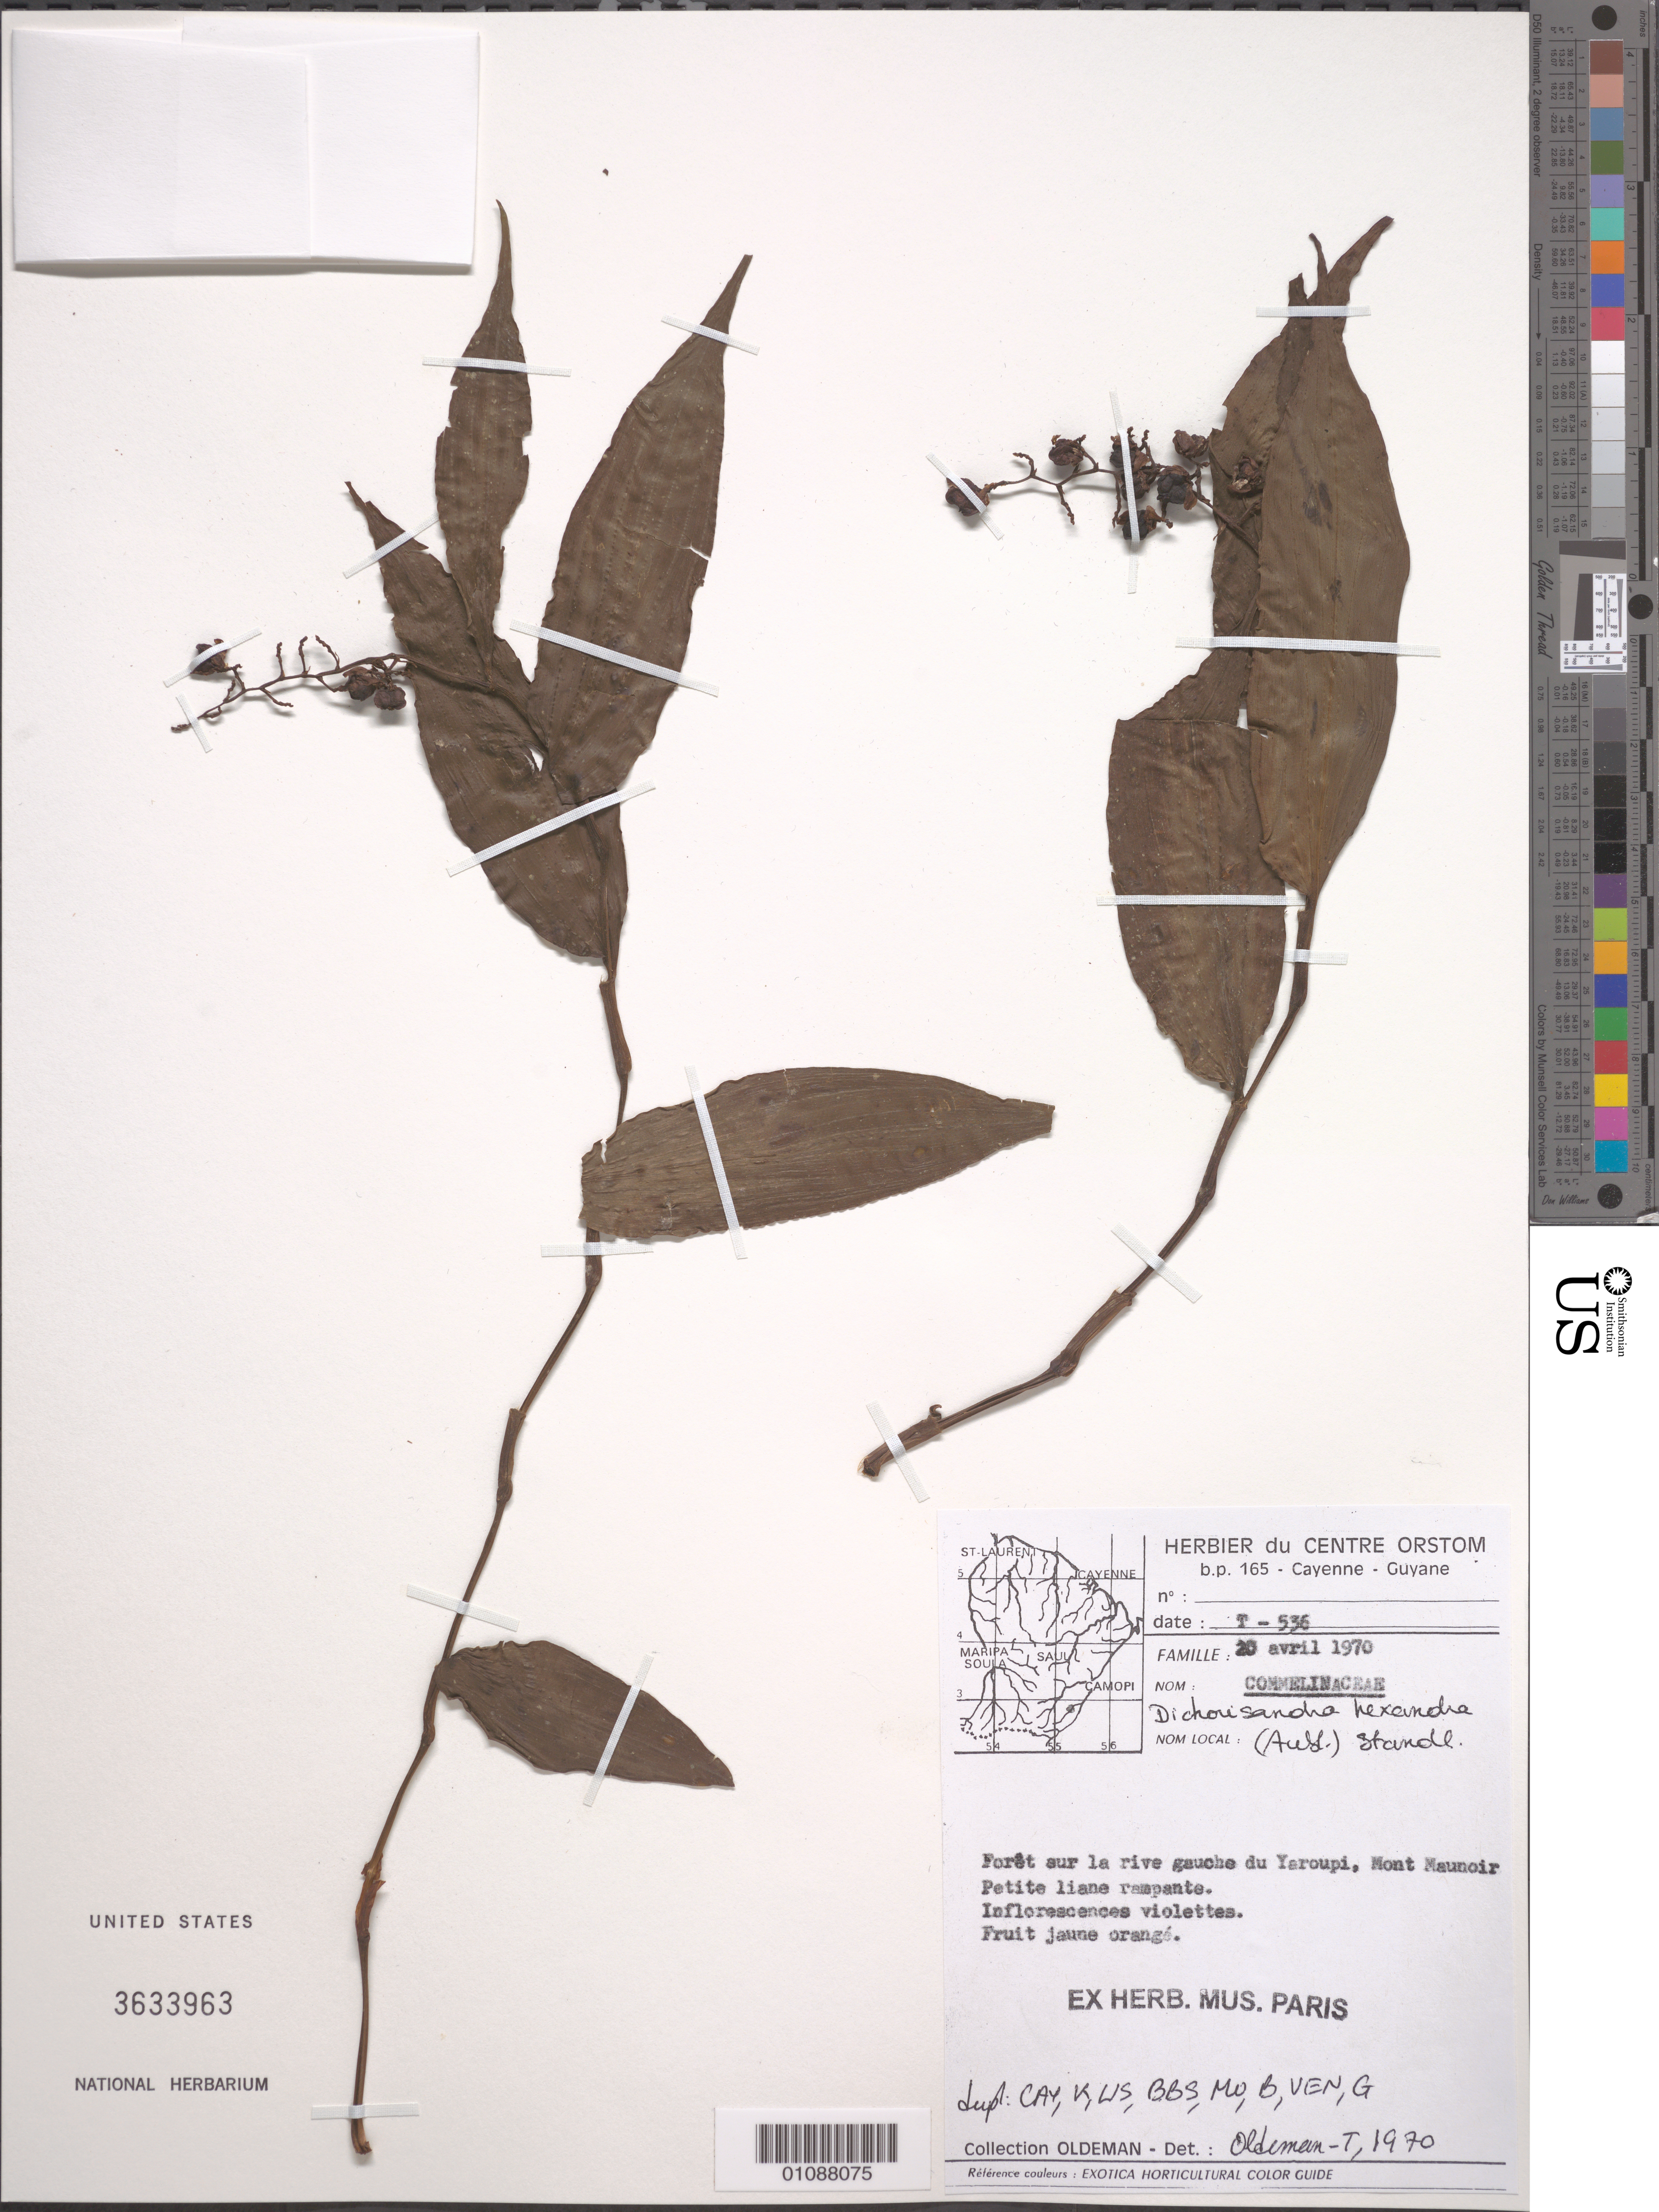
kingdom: Plantae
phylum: Tracheophyta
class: Liliopsida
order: Commelinales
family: Commelinaceae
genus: Dichorisandra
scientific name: Dichorisandra hexandra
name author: (Aubl.) Standl.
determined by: Oldeman, R. A. A.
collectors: R. Oldeman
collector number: T 536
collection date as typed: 20-Apr-70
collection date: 1970-04-20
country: French Guiana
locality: Yaroupi, Mt. Maunoir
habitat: Forest along riverbank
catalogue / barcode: US 3633963